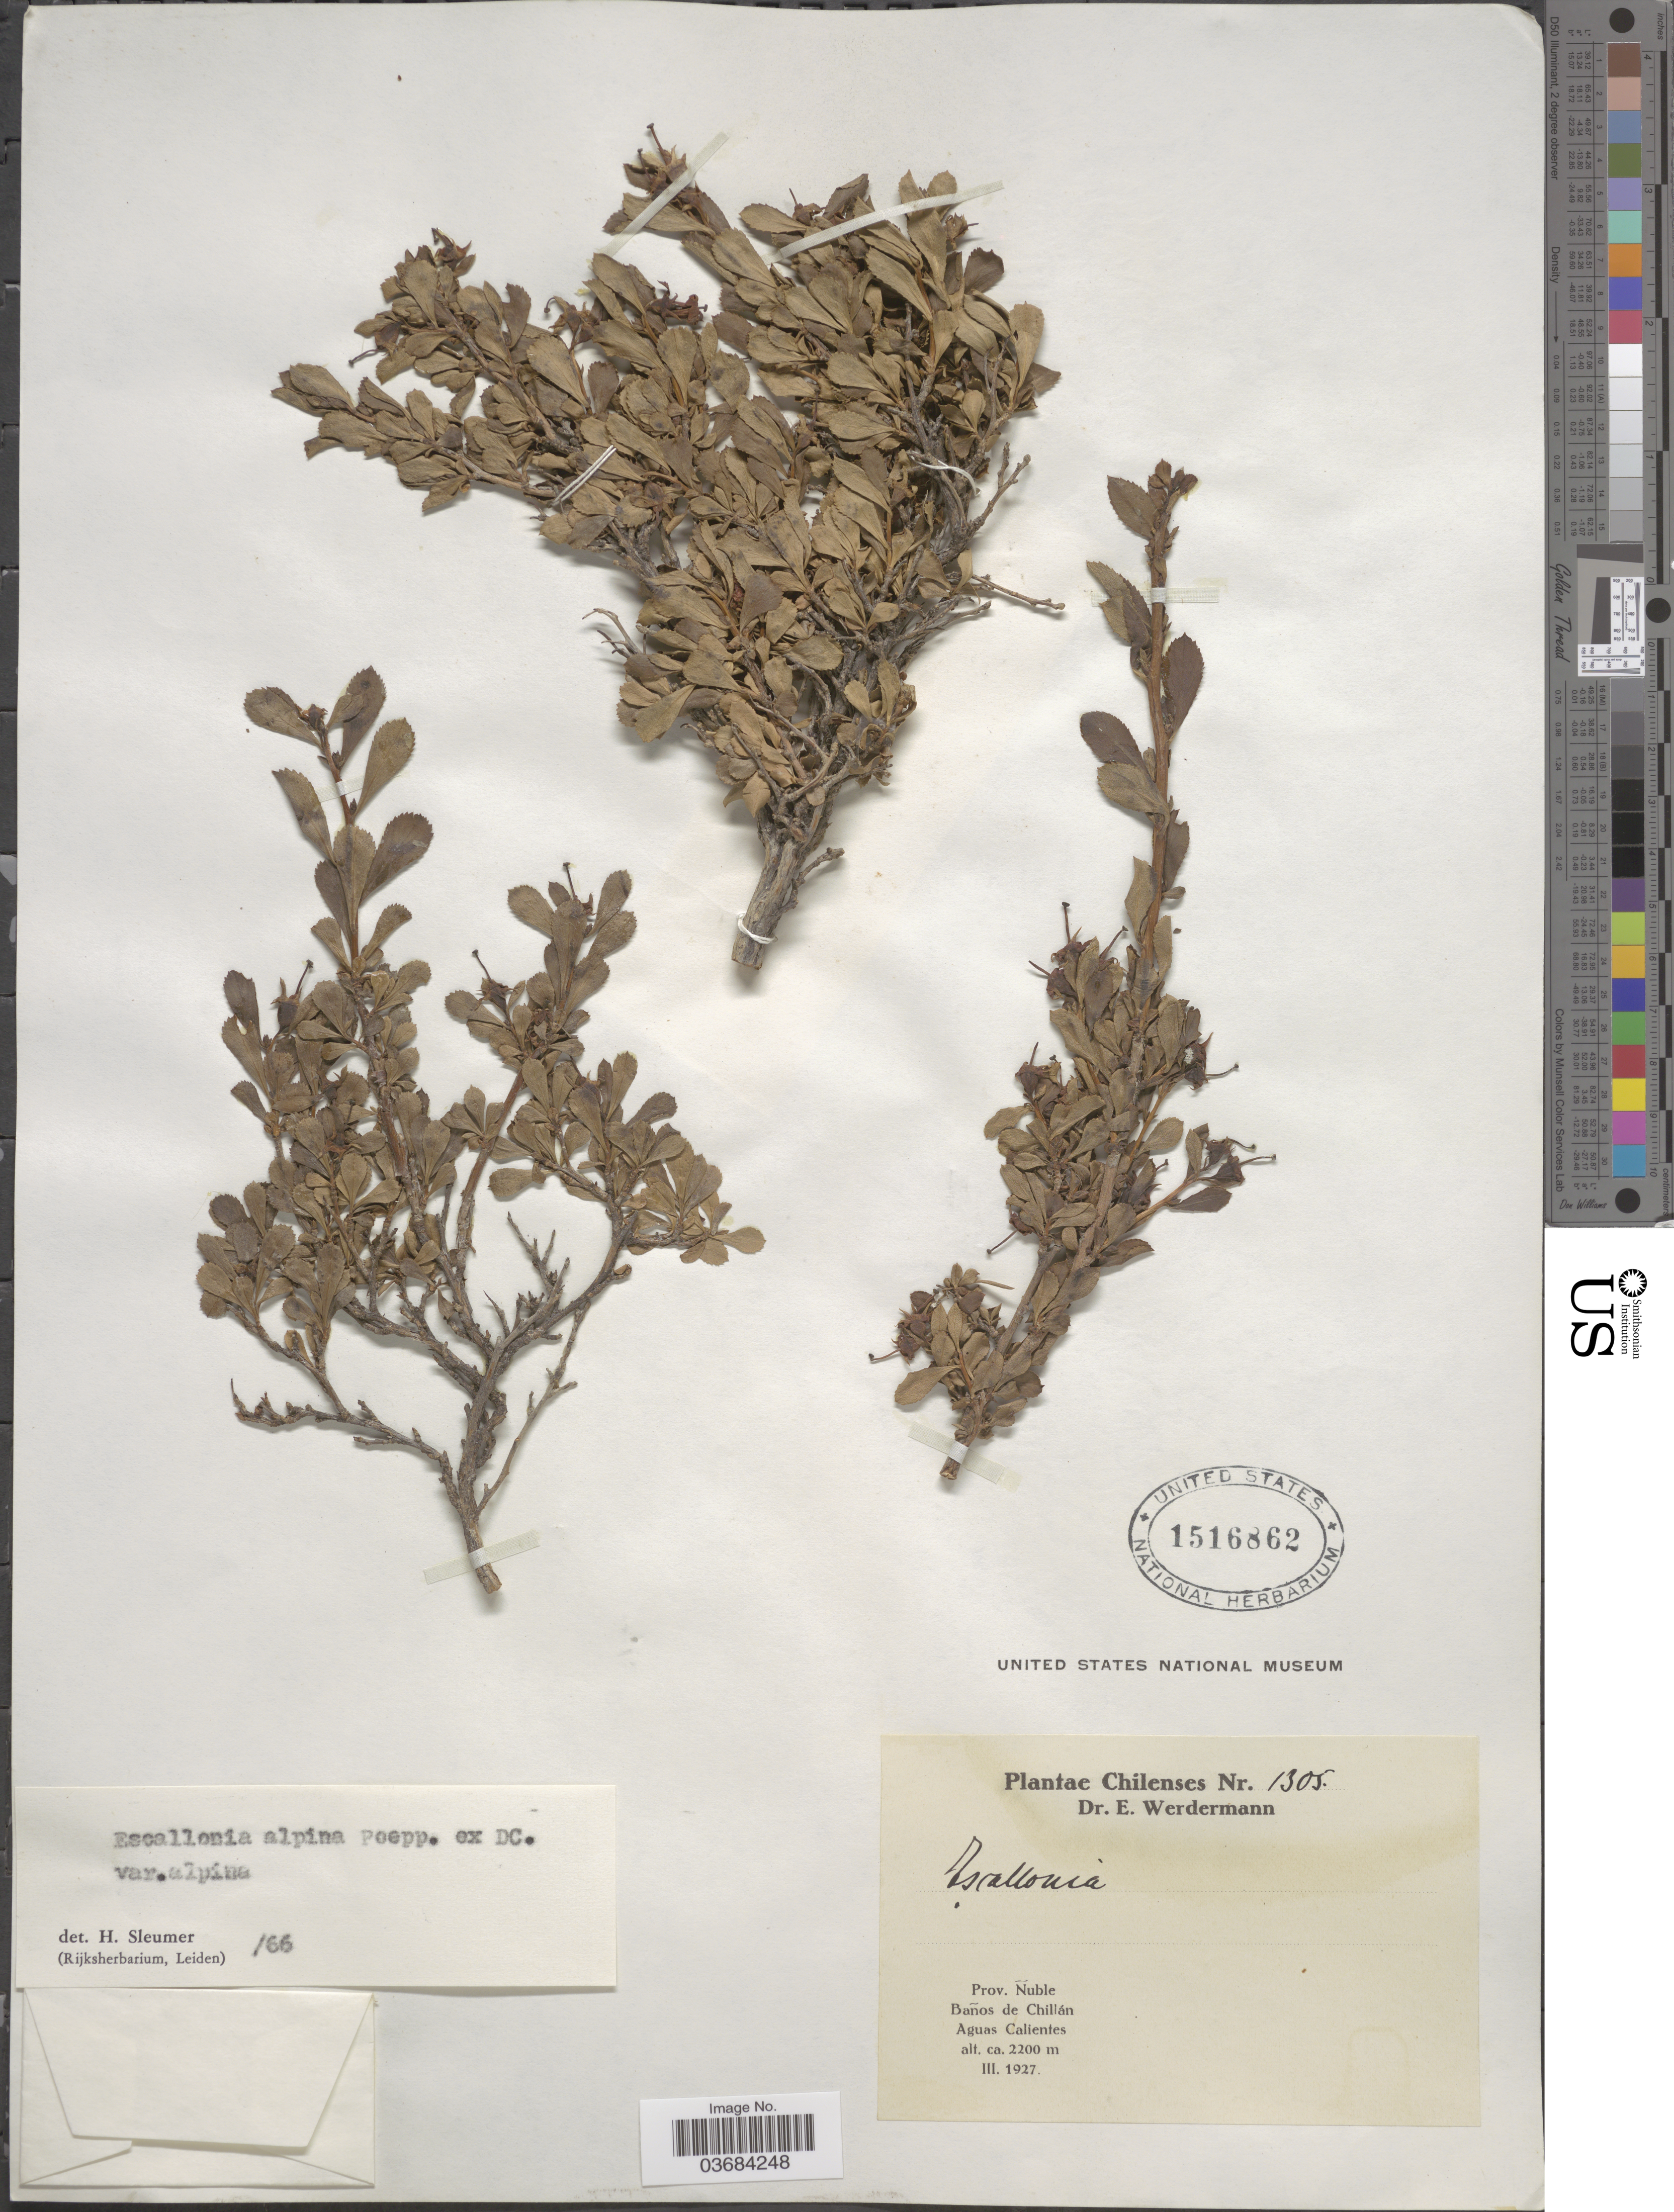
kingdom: Plantae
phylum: Tracheophyta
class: Magnoliopsida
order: Escalloniales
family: Escalloniaceae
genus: Escallonia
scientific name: Escallonia alpina var. alpina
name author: Poepp. ex DC.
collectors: E. Werdermann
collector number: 1305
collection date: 1927-03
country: Chile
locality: Prov. Ñuble. Baños de Chillán. Aguas Calientes.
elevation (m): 2200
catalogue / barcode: US 1516862